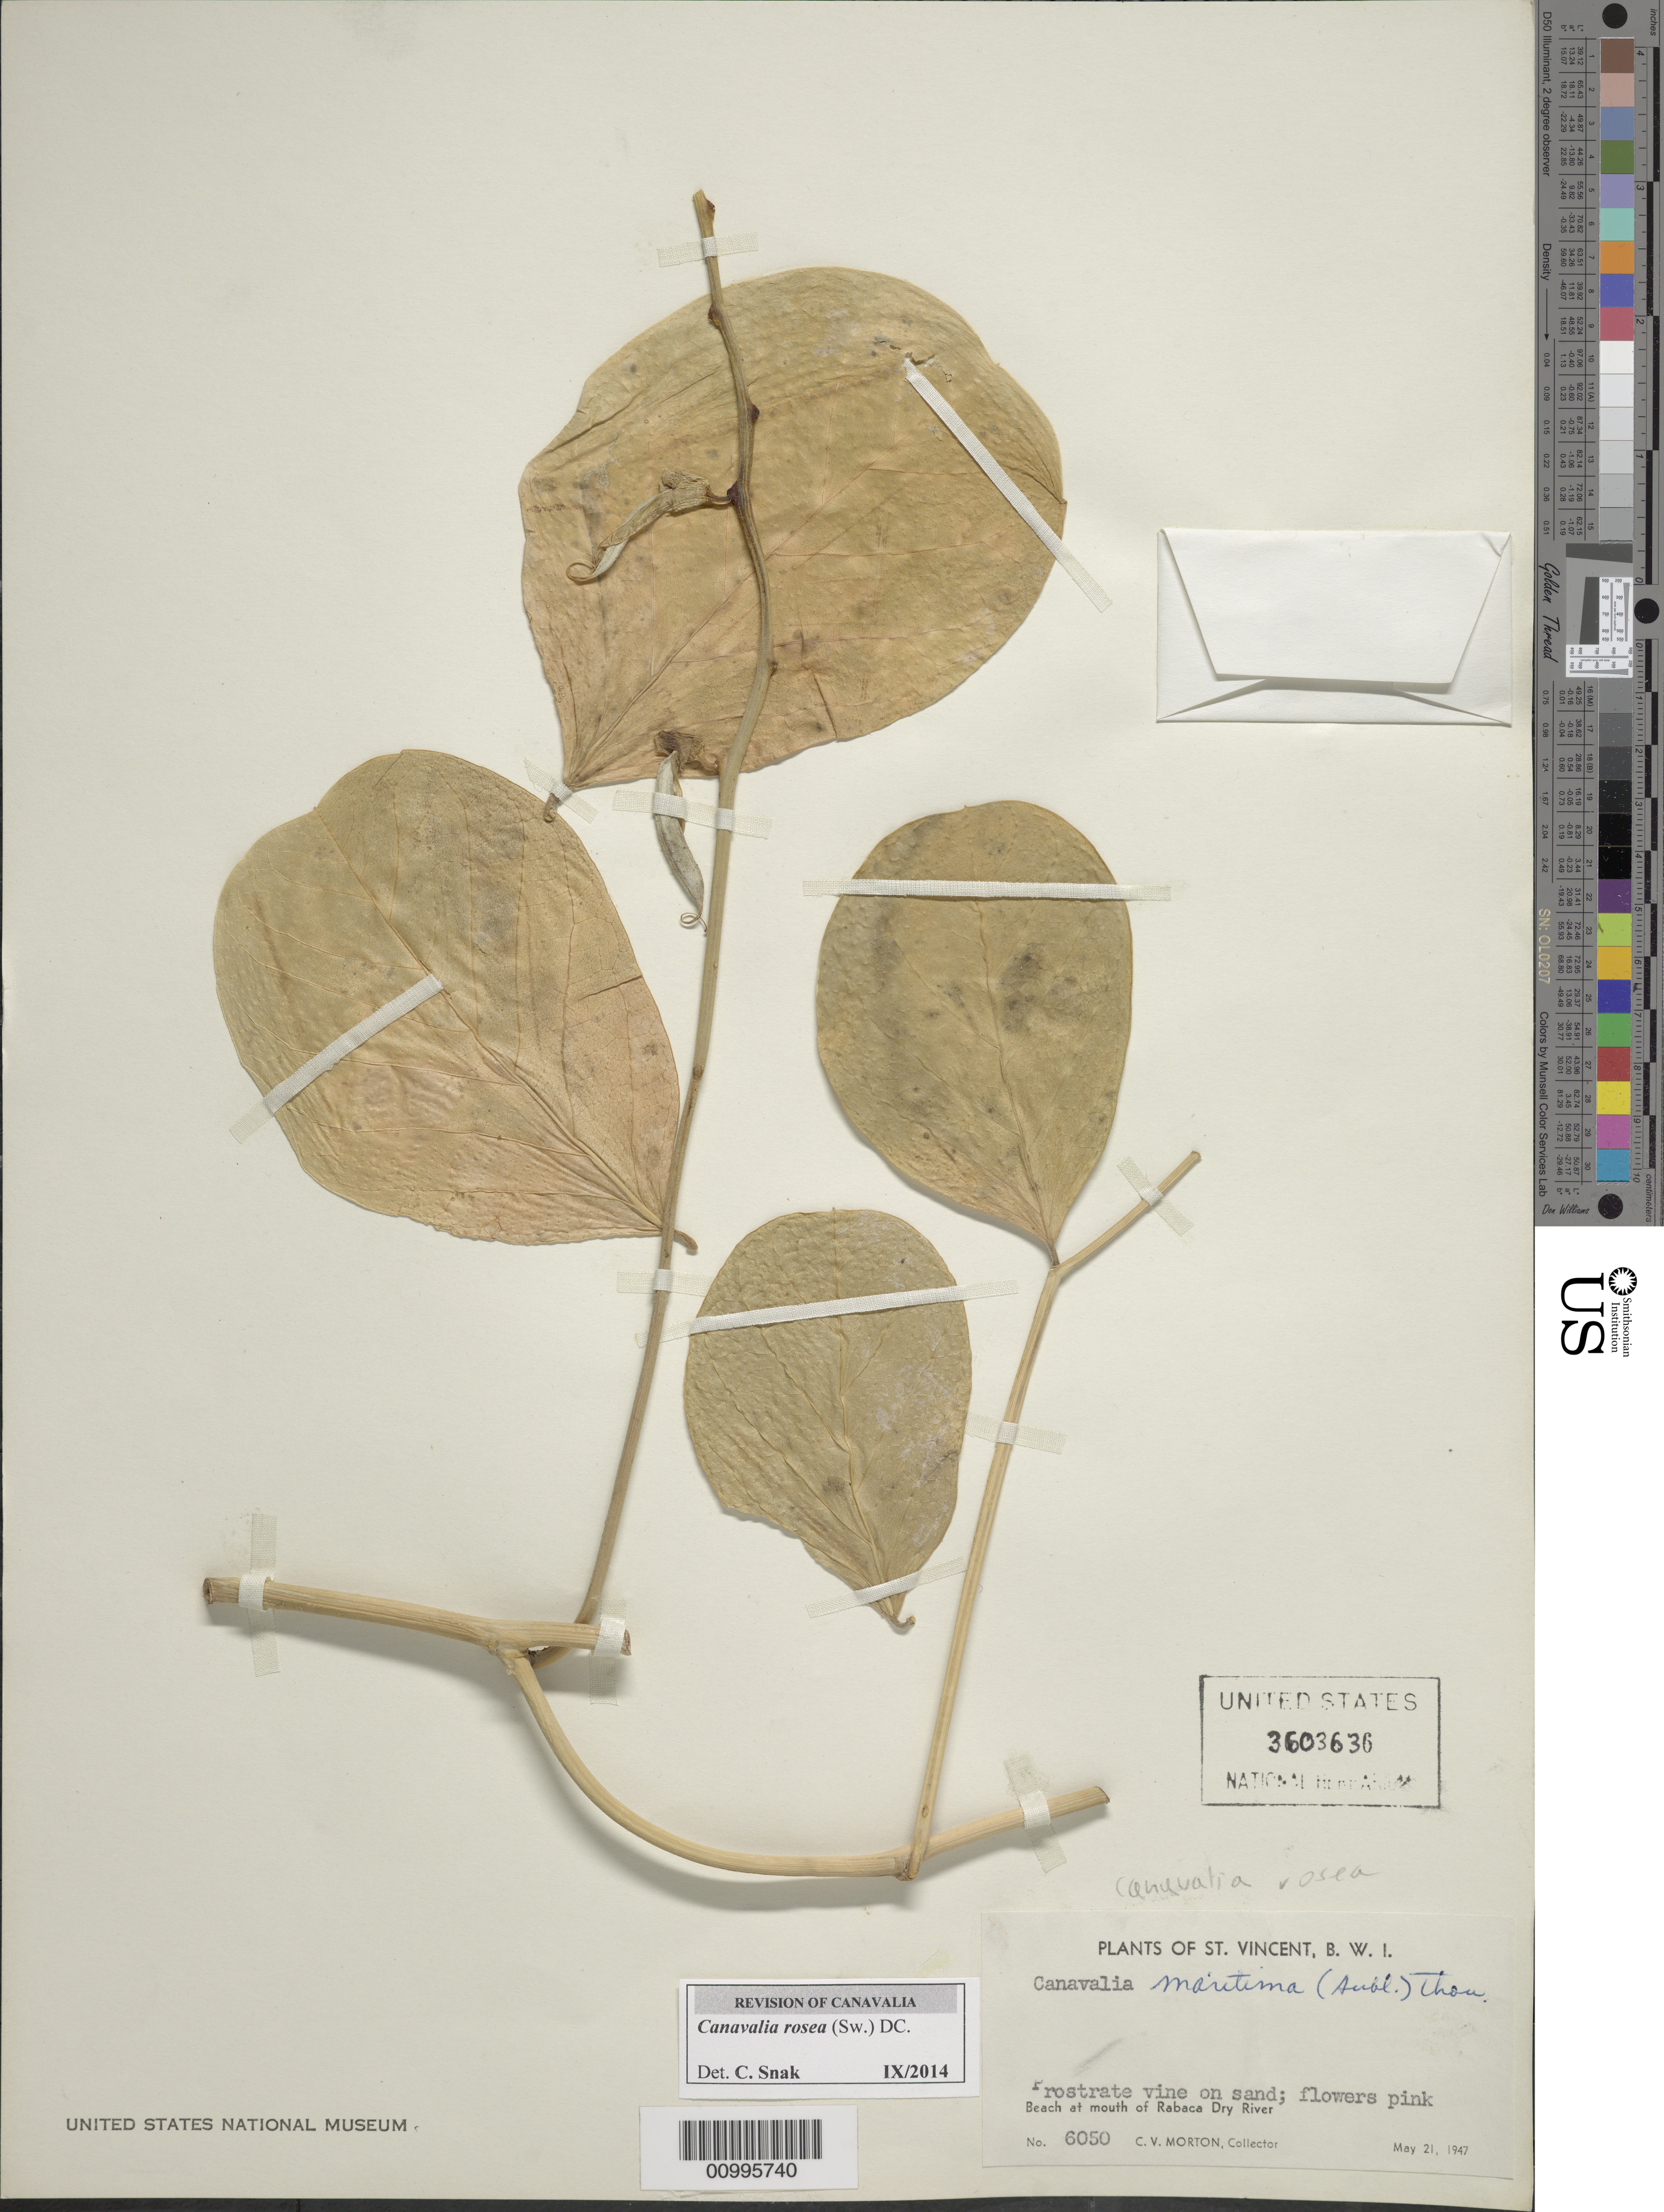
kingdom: Plantae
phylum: Tracheophyta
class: Magnoliopsida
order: Fabales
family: Fabaceae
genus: Canavalia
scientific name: Canavalia rosea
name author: (Sw.) DC.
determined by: Snak, C.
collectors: C. V. Morton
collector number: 6050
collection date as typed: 21 May 1947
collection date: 1947-05-21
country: St. Vincent - Grenadines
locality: Beach at mouth of Rabaca Dry River.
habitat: Beach, on sand.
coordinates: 0 N, 0 E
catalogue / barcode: US 3603636